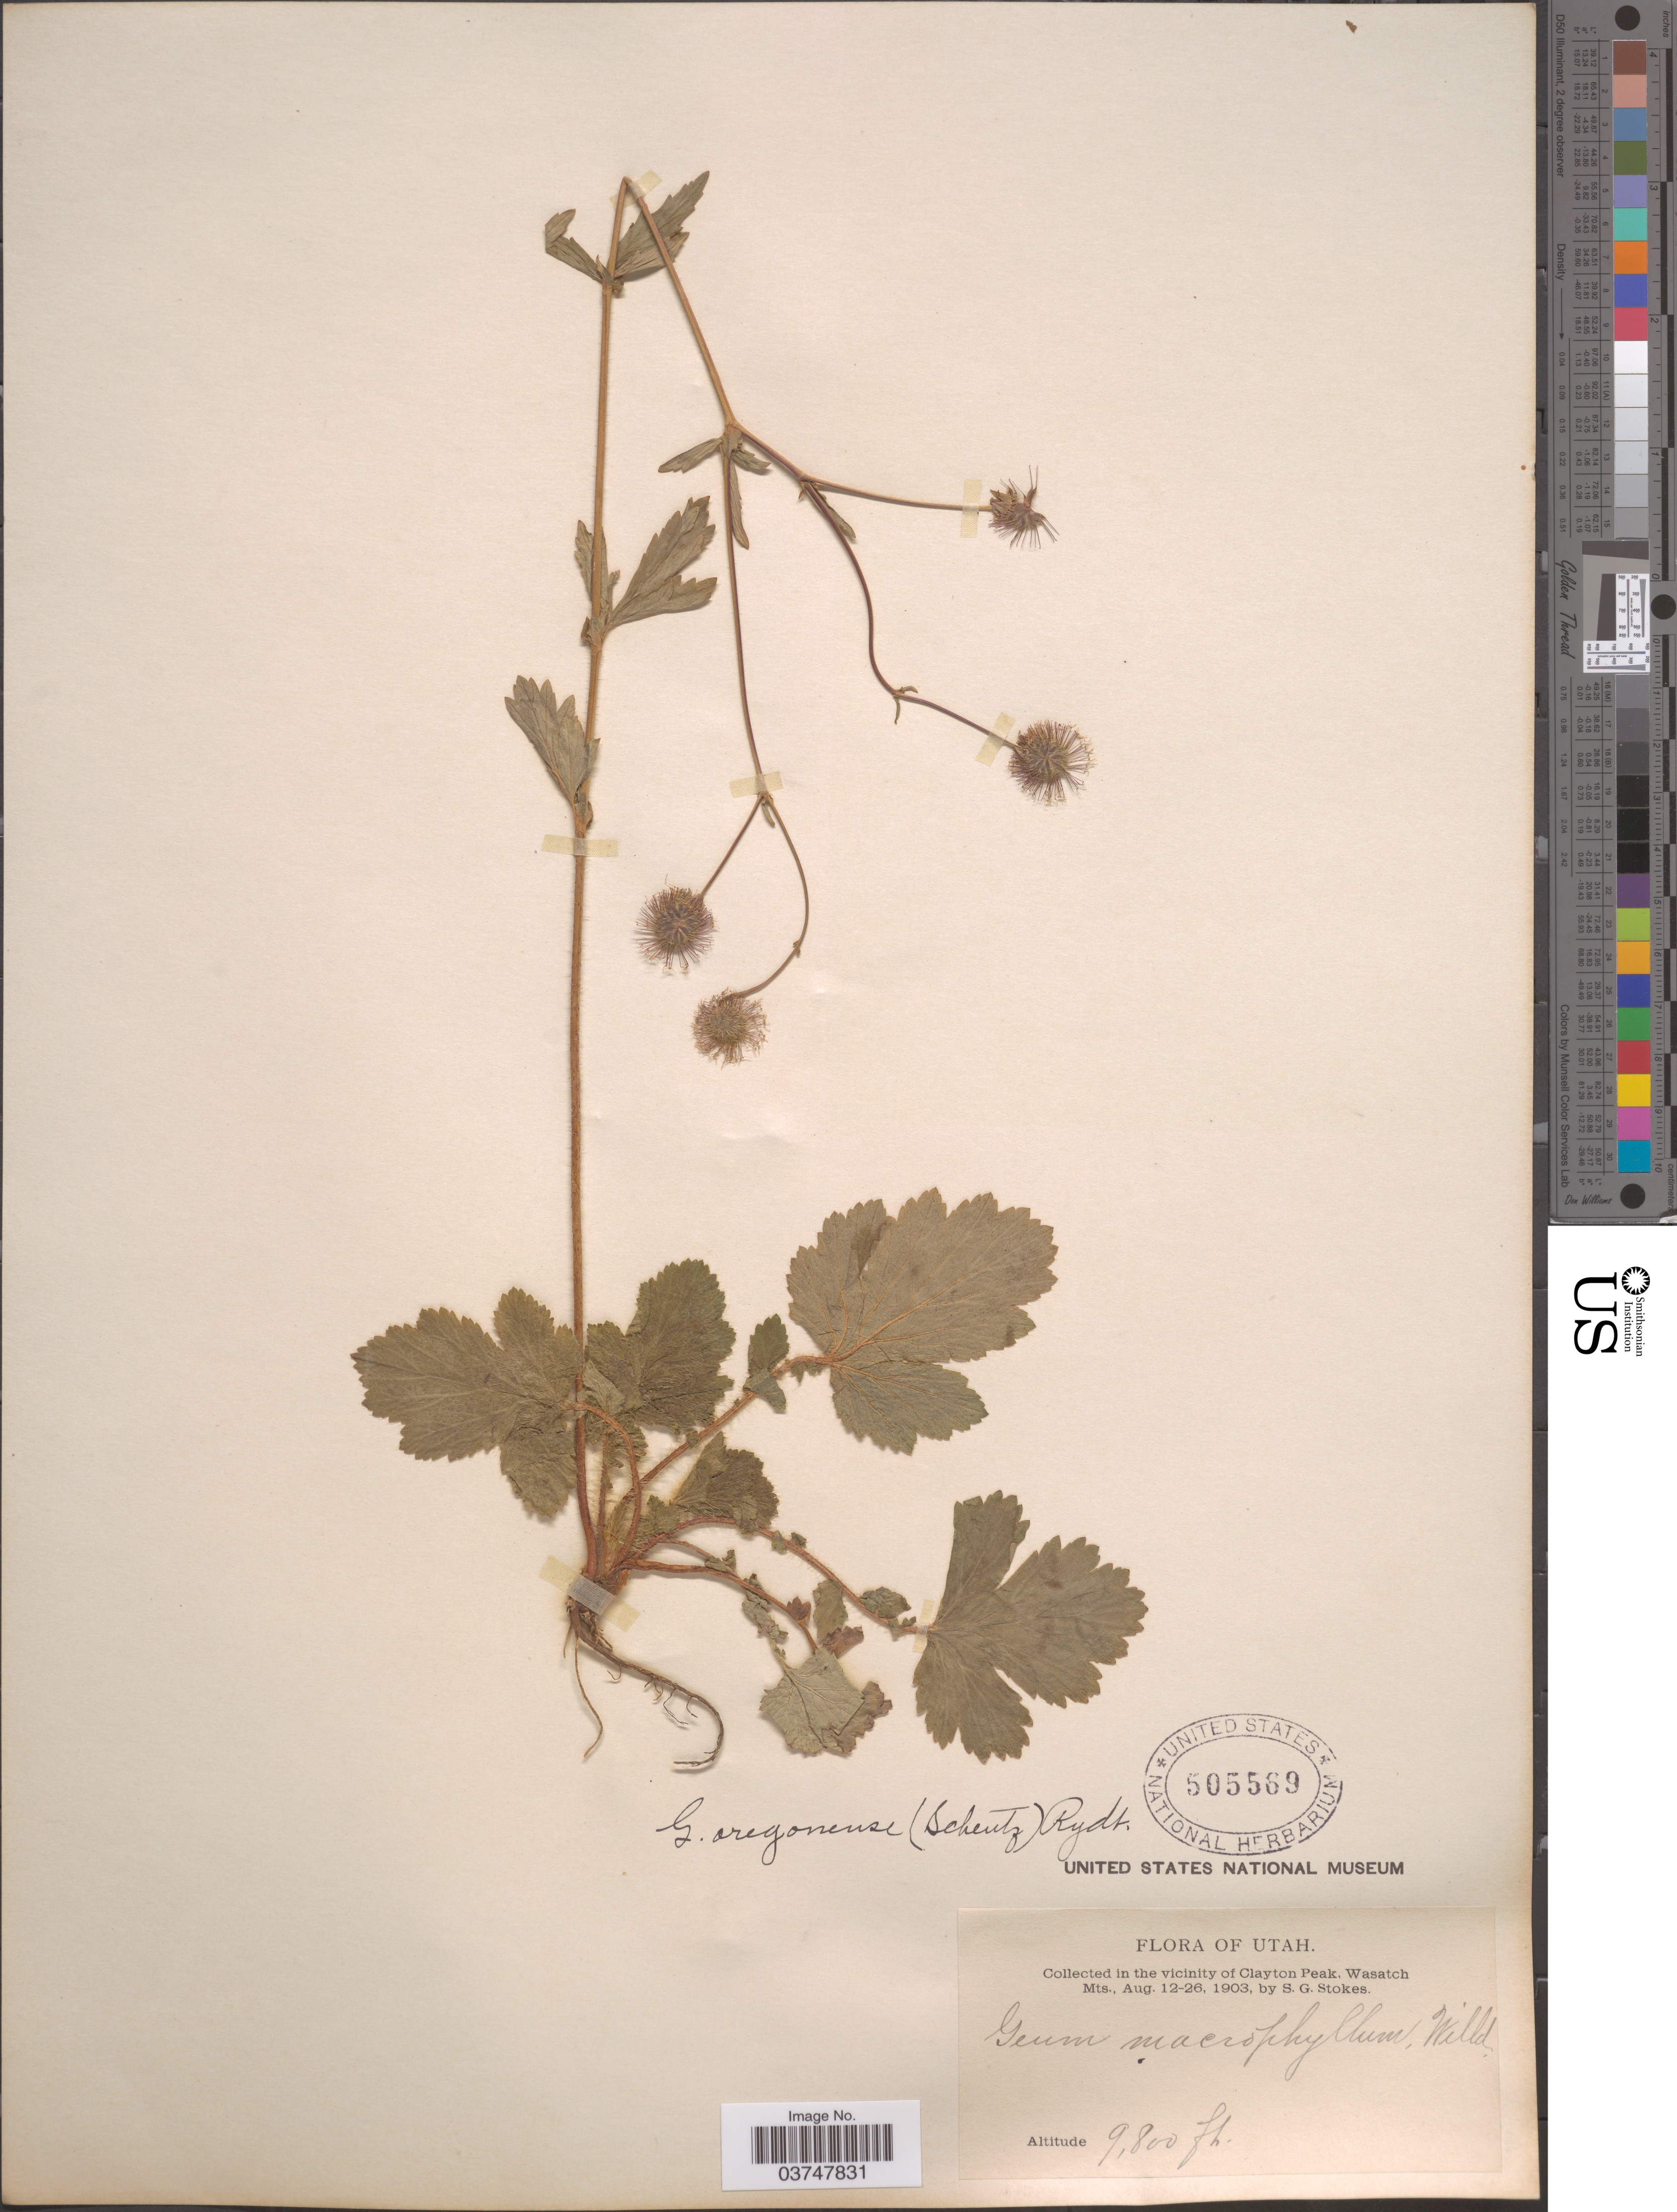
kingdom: Plantae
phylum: Tracheophyta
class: Magnoliopsida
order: Rosales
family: Rosaceae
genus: Geum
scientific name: Geum oregonense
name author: Rydb.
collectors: S. G. Stokes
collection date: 1903-08-12/1903-08-26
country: United States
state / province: Utah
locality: In the vicinity of Clayton Peak, Wasatch Mts.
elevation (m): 2987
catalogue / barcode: US 505569